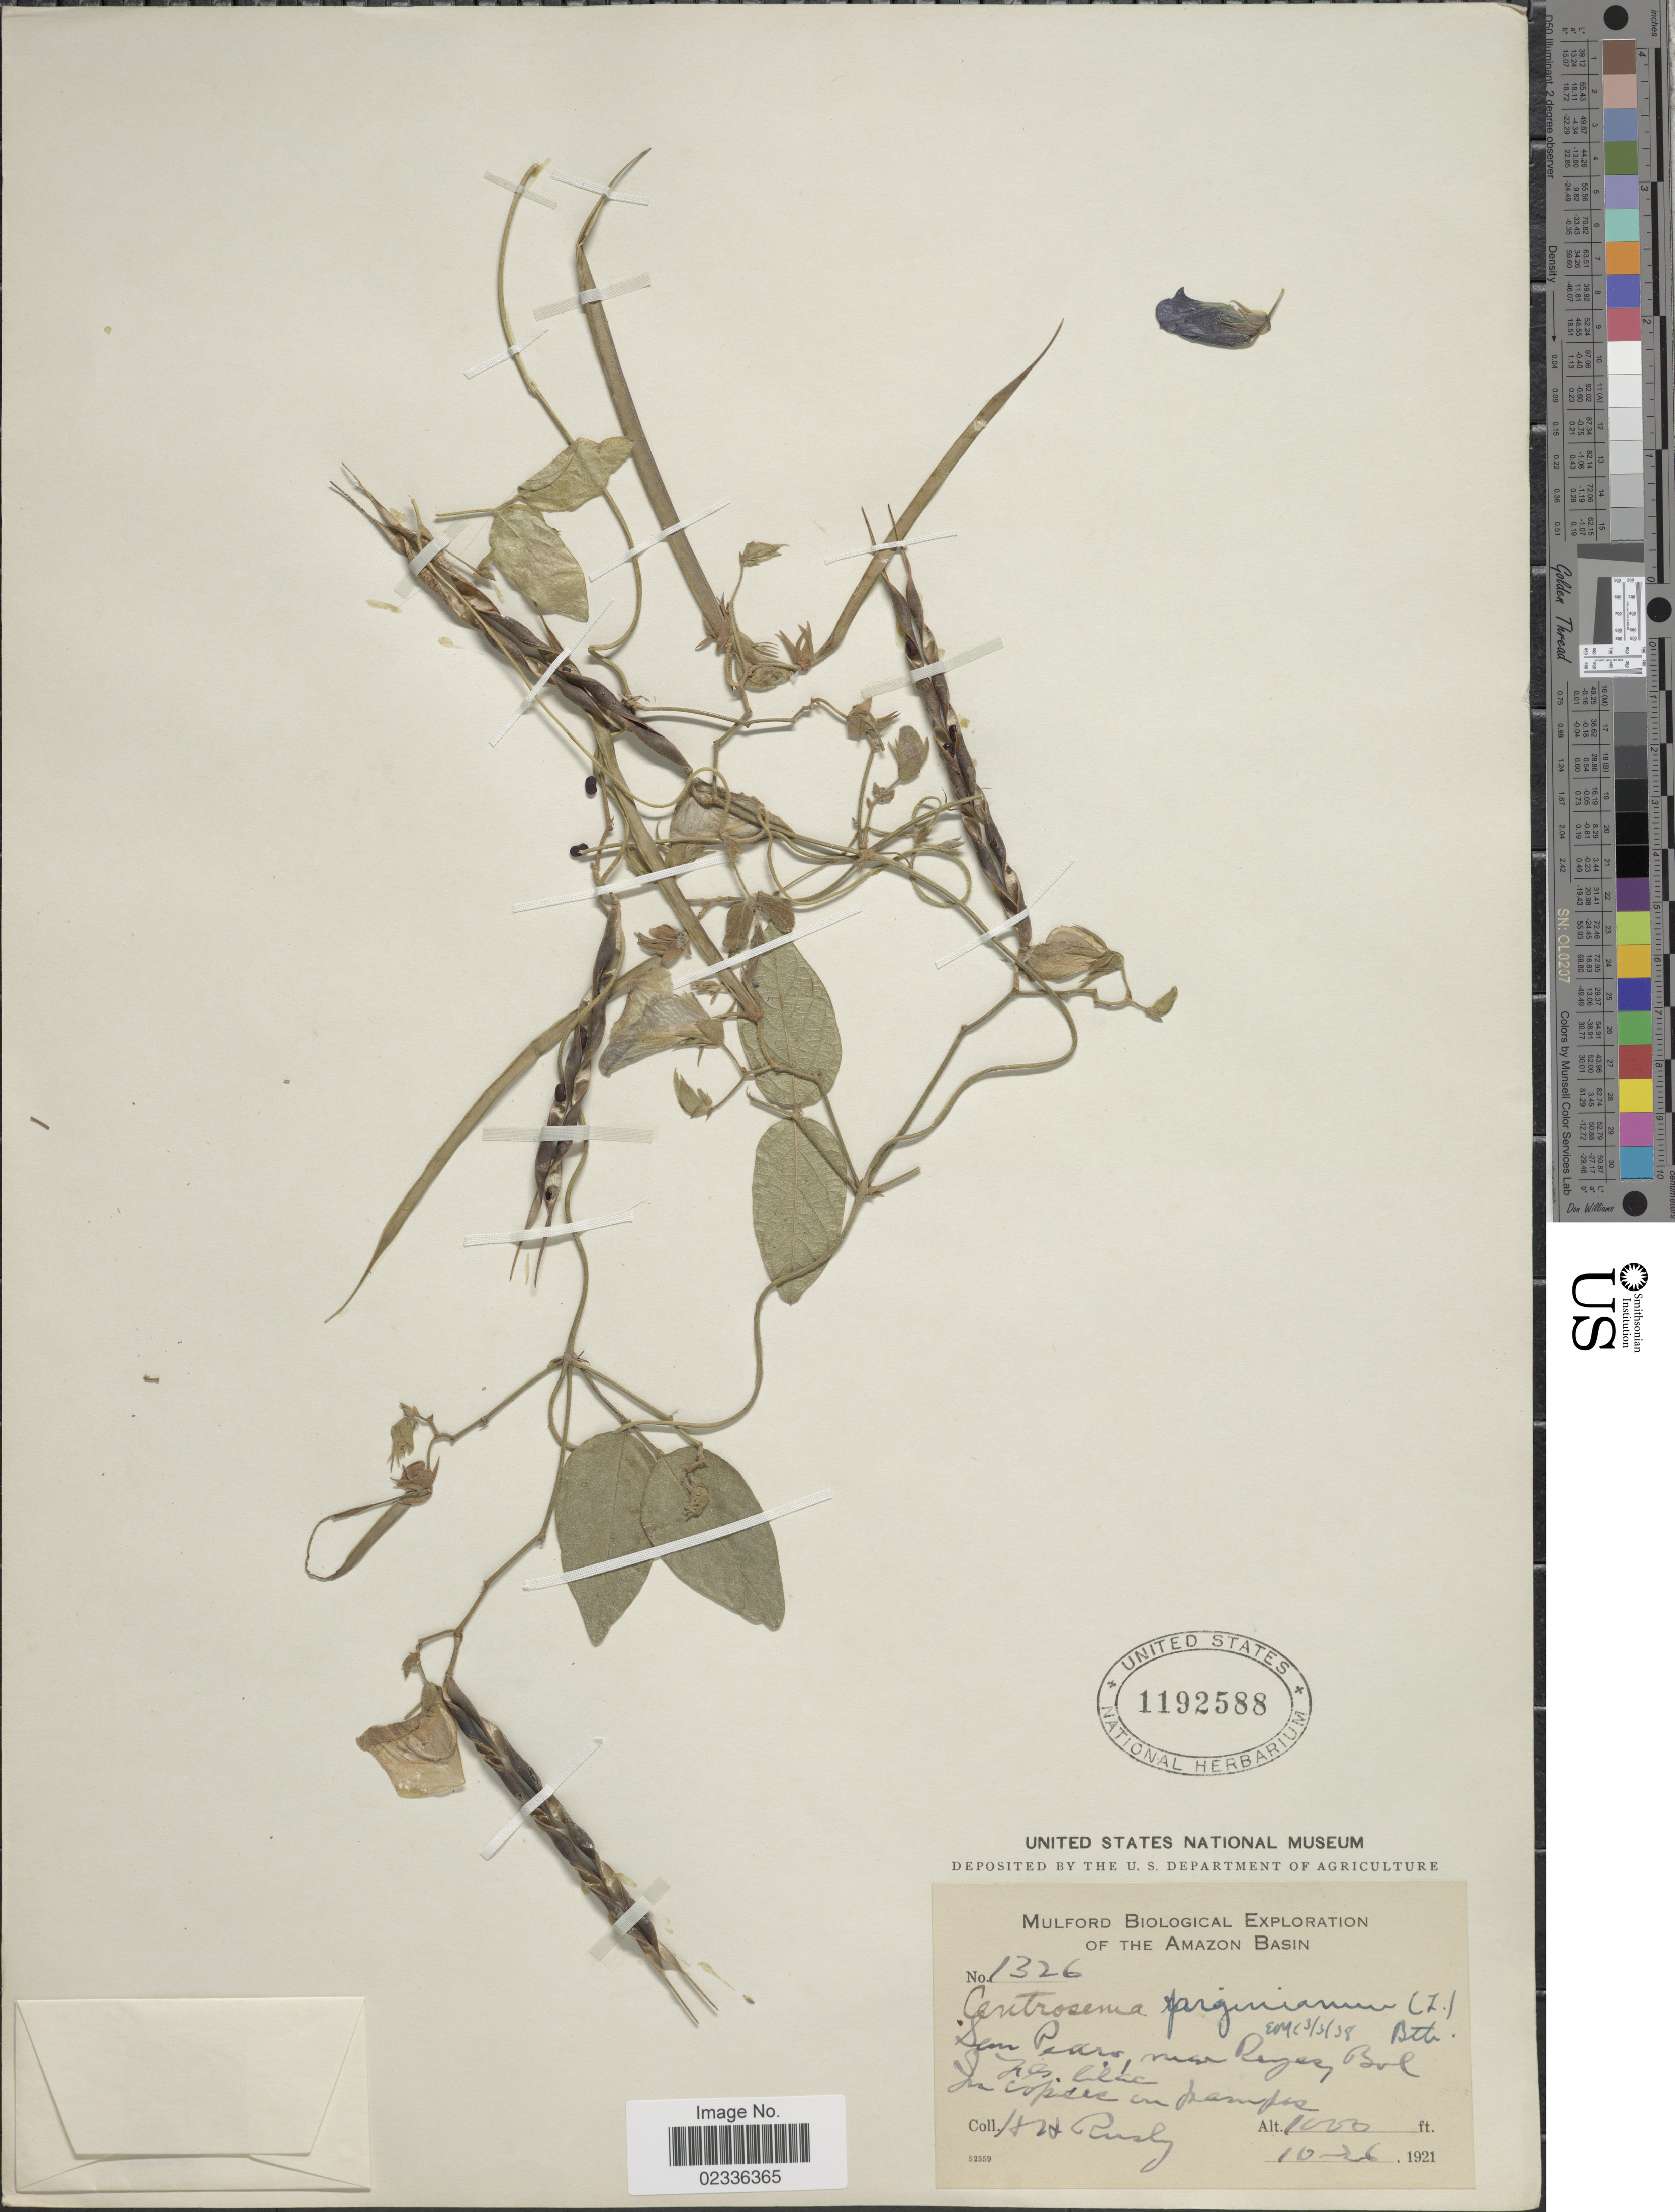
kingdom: Plantae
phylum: Tracheophyta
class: Magnoliopsida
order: Fabales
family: Fabaceae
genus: Centrosema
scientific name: Centrosema virginianum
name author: (L.) Benth.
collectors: H. H. Rusby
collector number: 1326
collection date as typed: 10-26-1921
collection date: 1921-10-26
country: Bolivia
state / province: Beni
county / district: José Ballivián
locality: San Pedro near Reyes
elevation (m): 305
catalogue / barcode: US 1192588